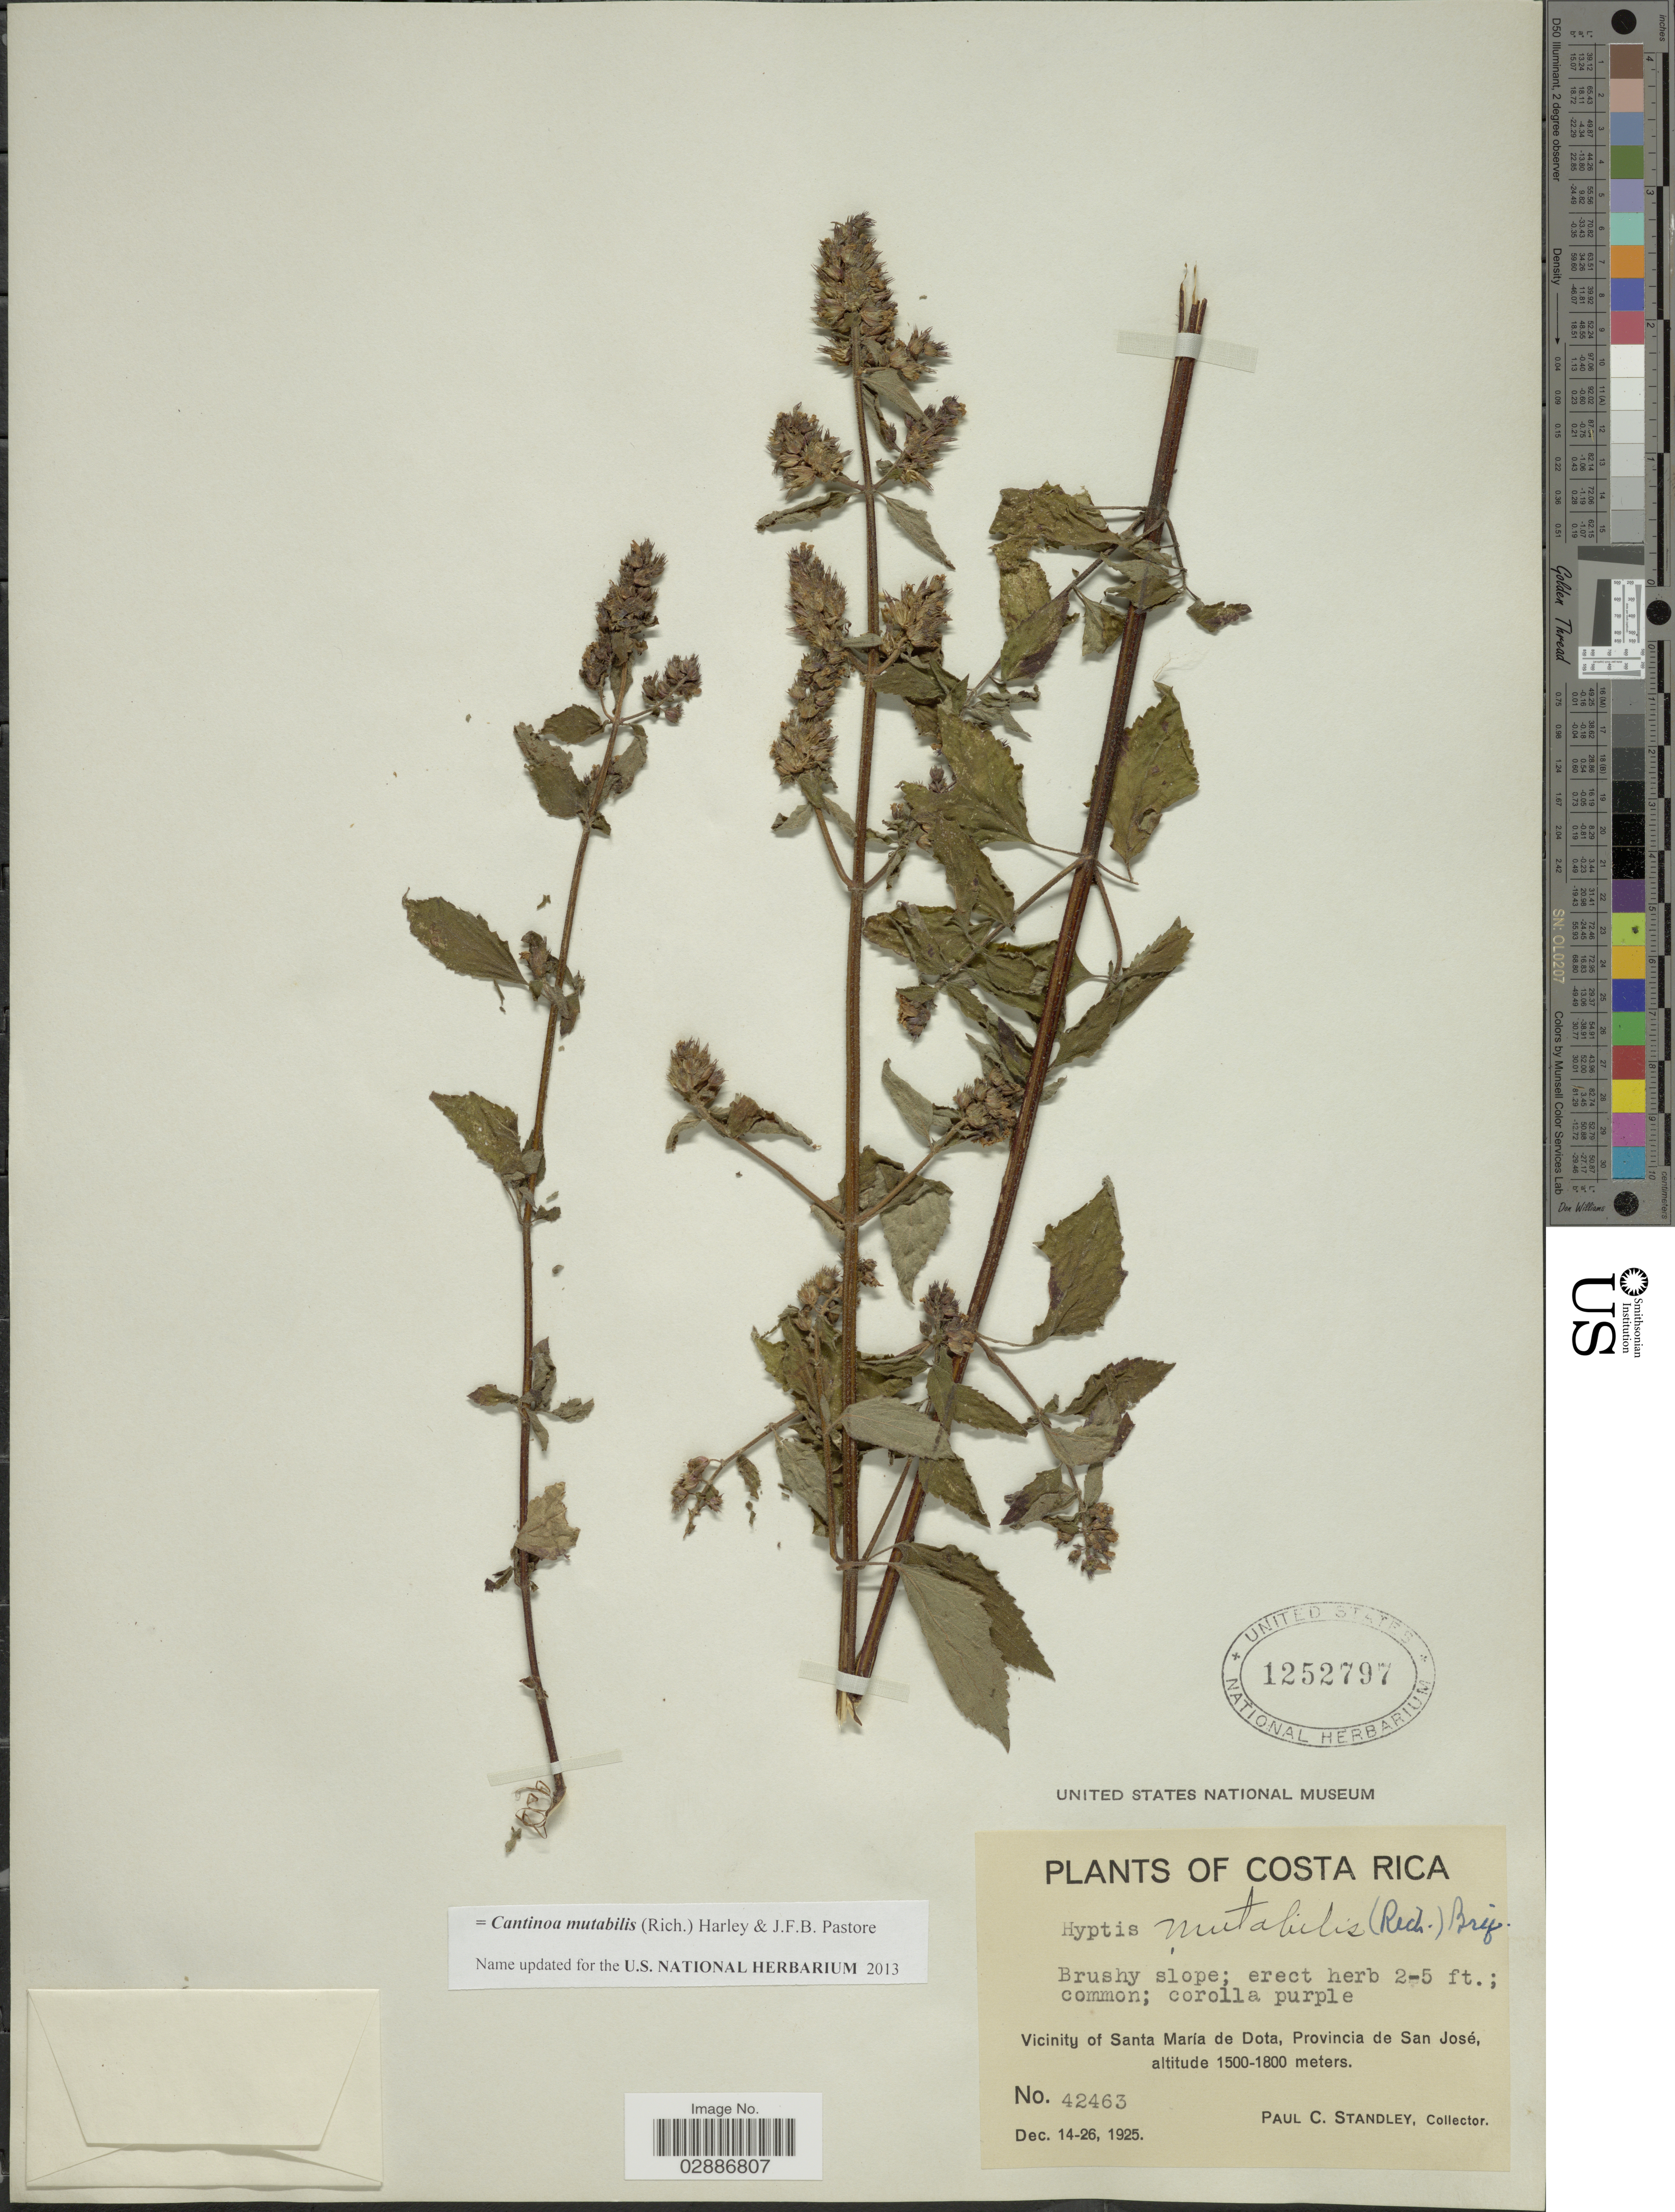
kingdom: Plantae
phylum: Tracheophyta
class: Magnoliopsida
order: Lamiales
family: Lamiaceae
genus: Cantinoa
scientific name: Cantinoa mutabilis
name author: (Rich.) Harley & J.F.B. Pastore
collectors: P. C. Standley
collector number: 42463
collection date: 1925-12-14/1925-12-26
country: Costa Rica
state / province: San José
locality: Vicinity of Santa María de Dota.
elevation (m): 1500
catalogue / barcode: US 1252797